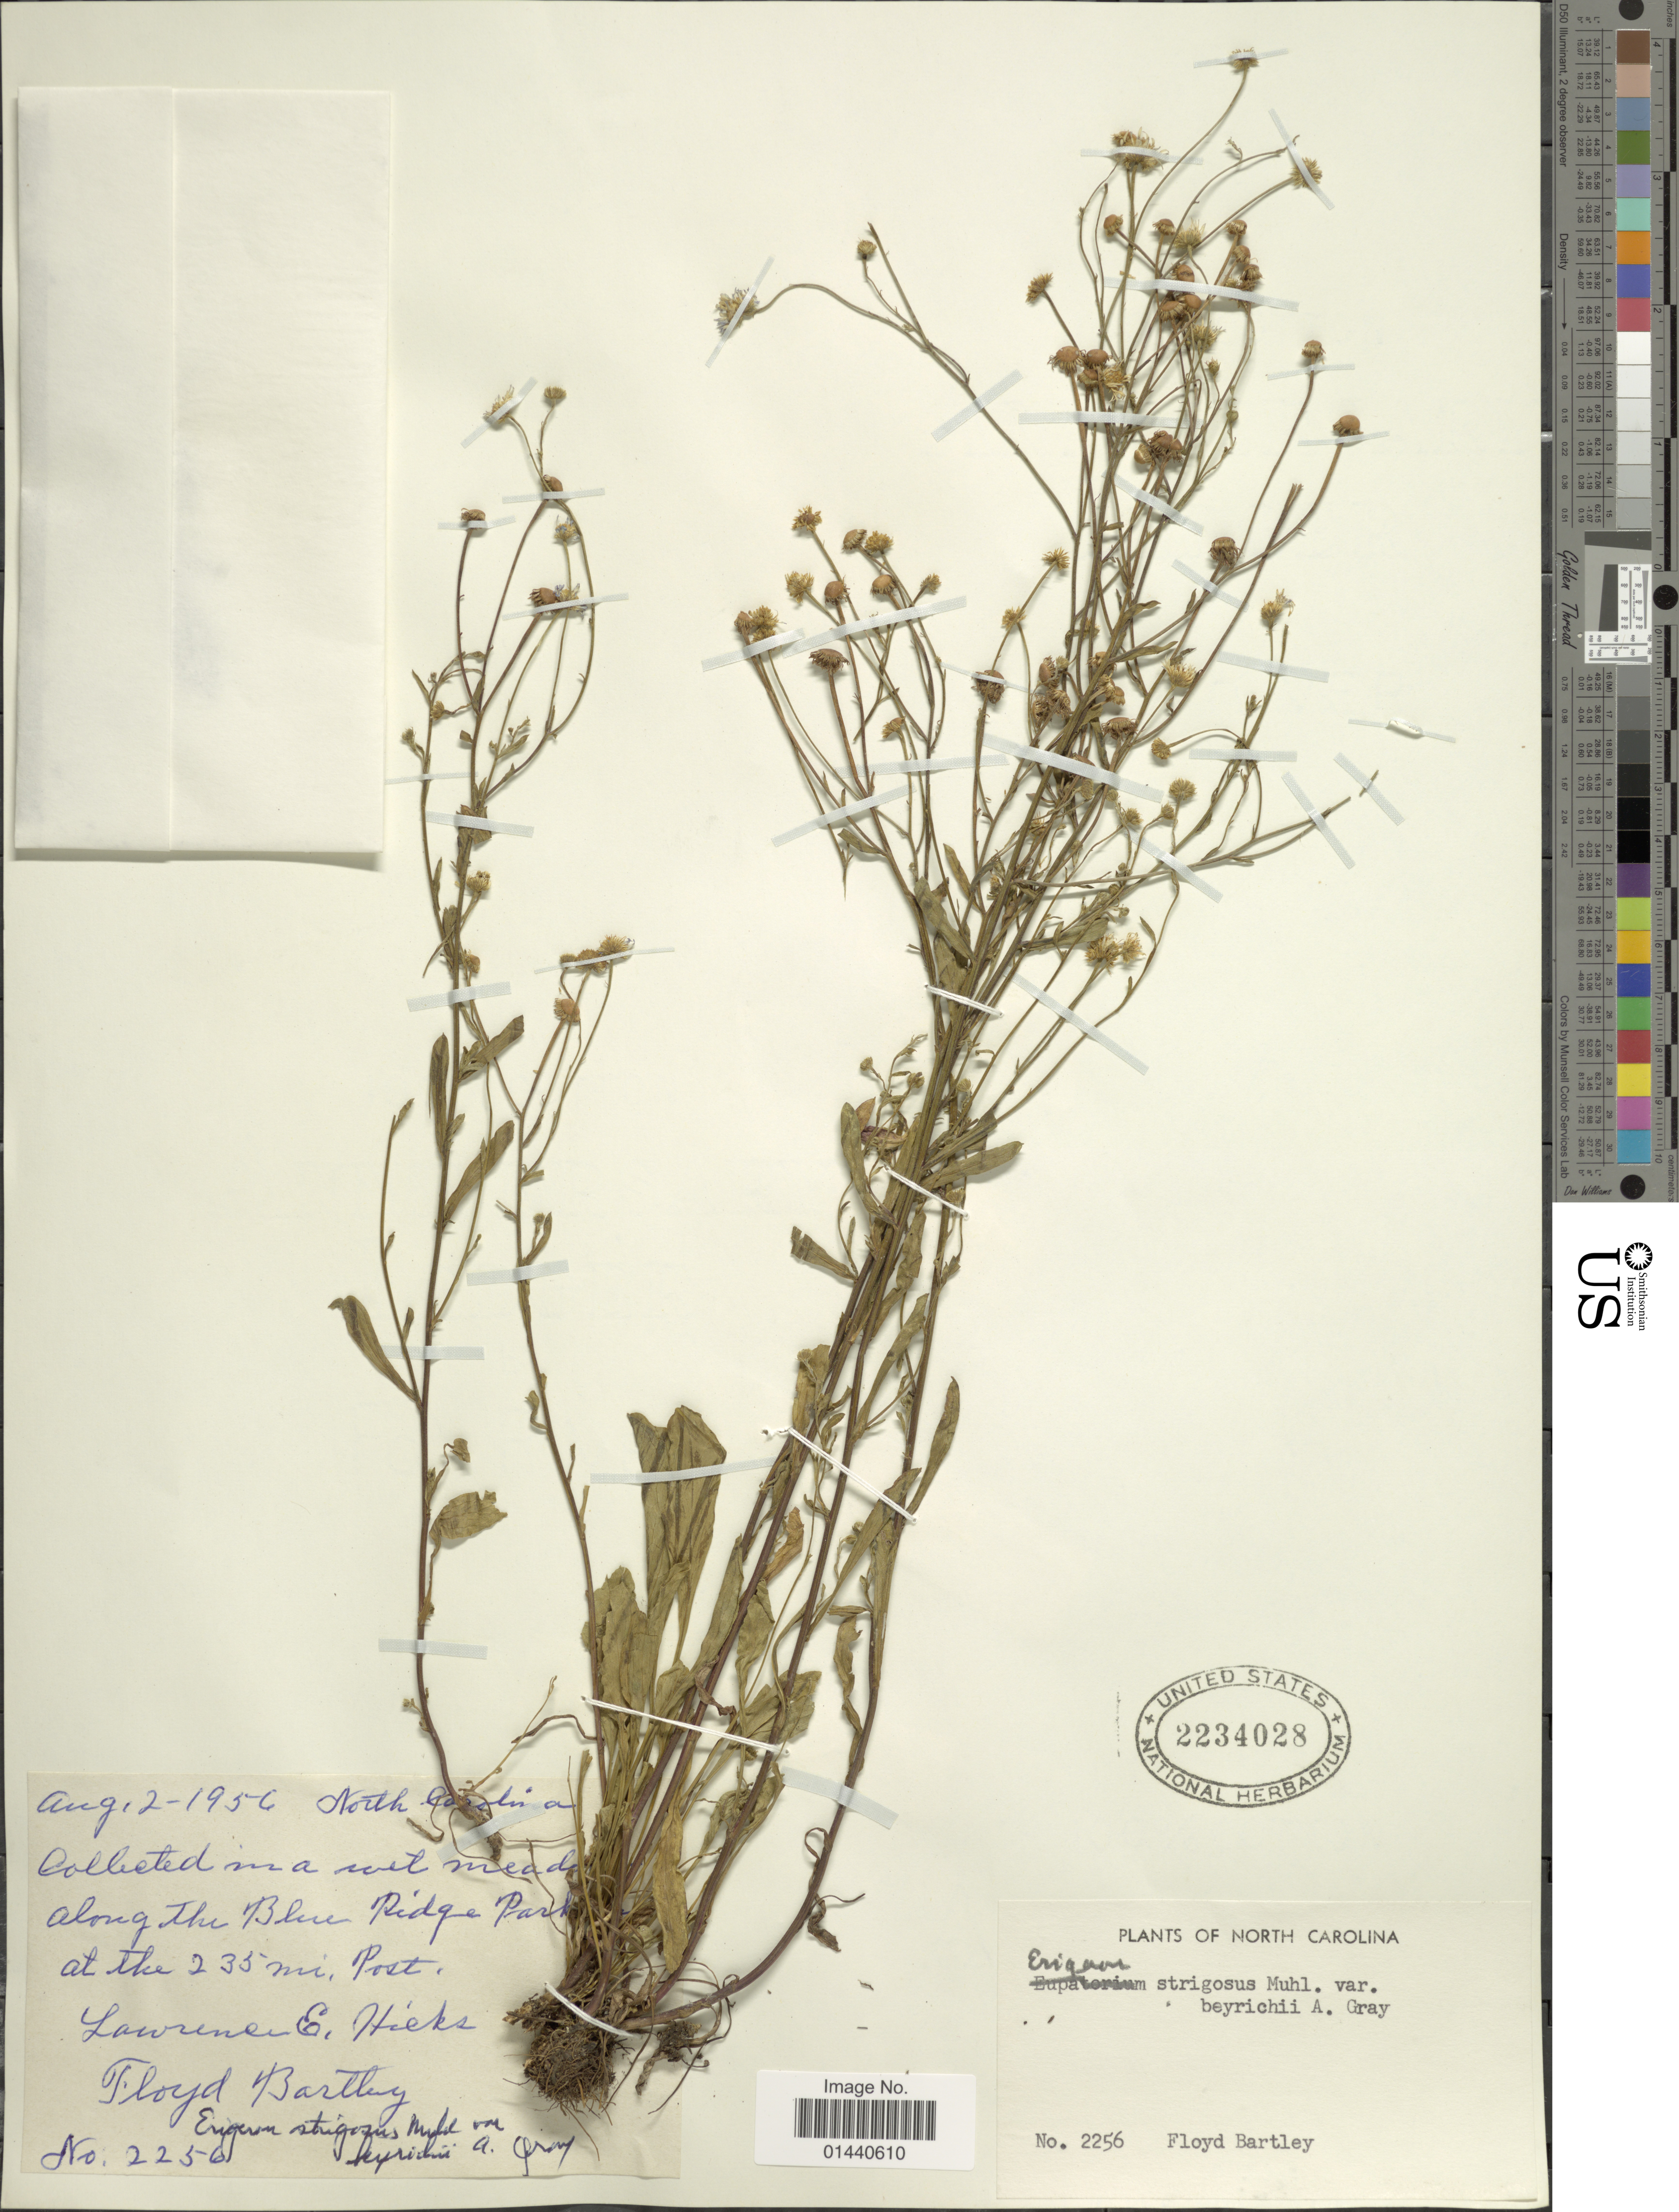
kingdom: Plantae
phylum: Tracheophyta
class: Magnoliopsida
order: Asterales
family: Asteraceae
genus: Erigeron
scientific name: Erigeron strigosus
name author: Muhl. ex Willd.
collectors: F. Bartley & L. E. Hicks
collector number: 2256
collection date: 1956-08-02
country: United States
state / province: North Carolina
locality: Along The Blue Ridge Park at the 235 mi. Post.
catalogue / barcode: US 2234028